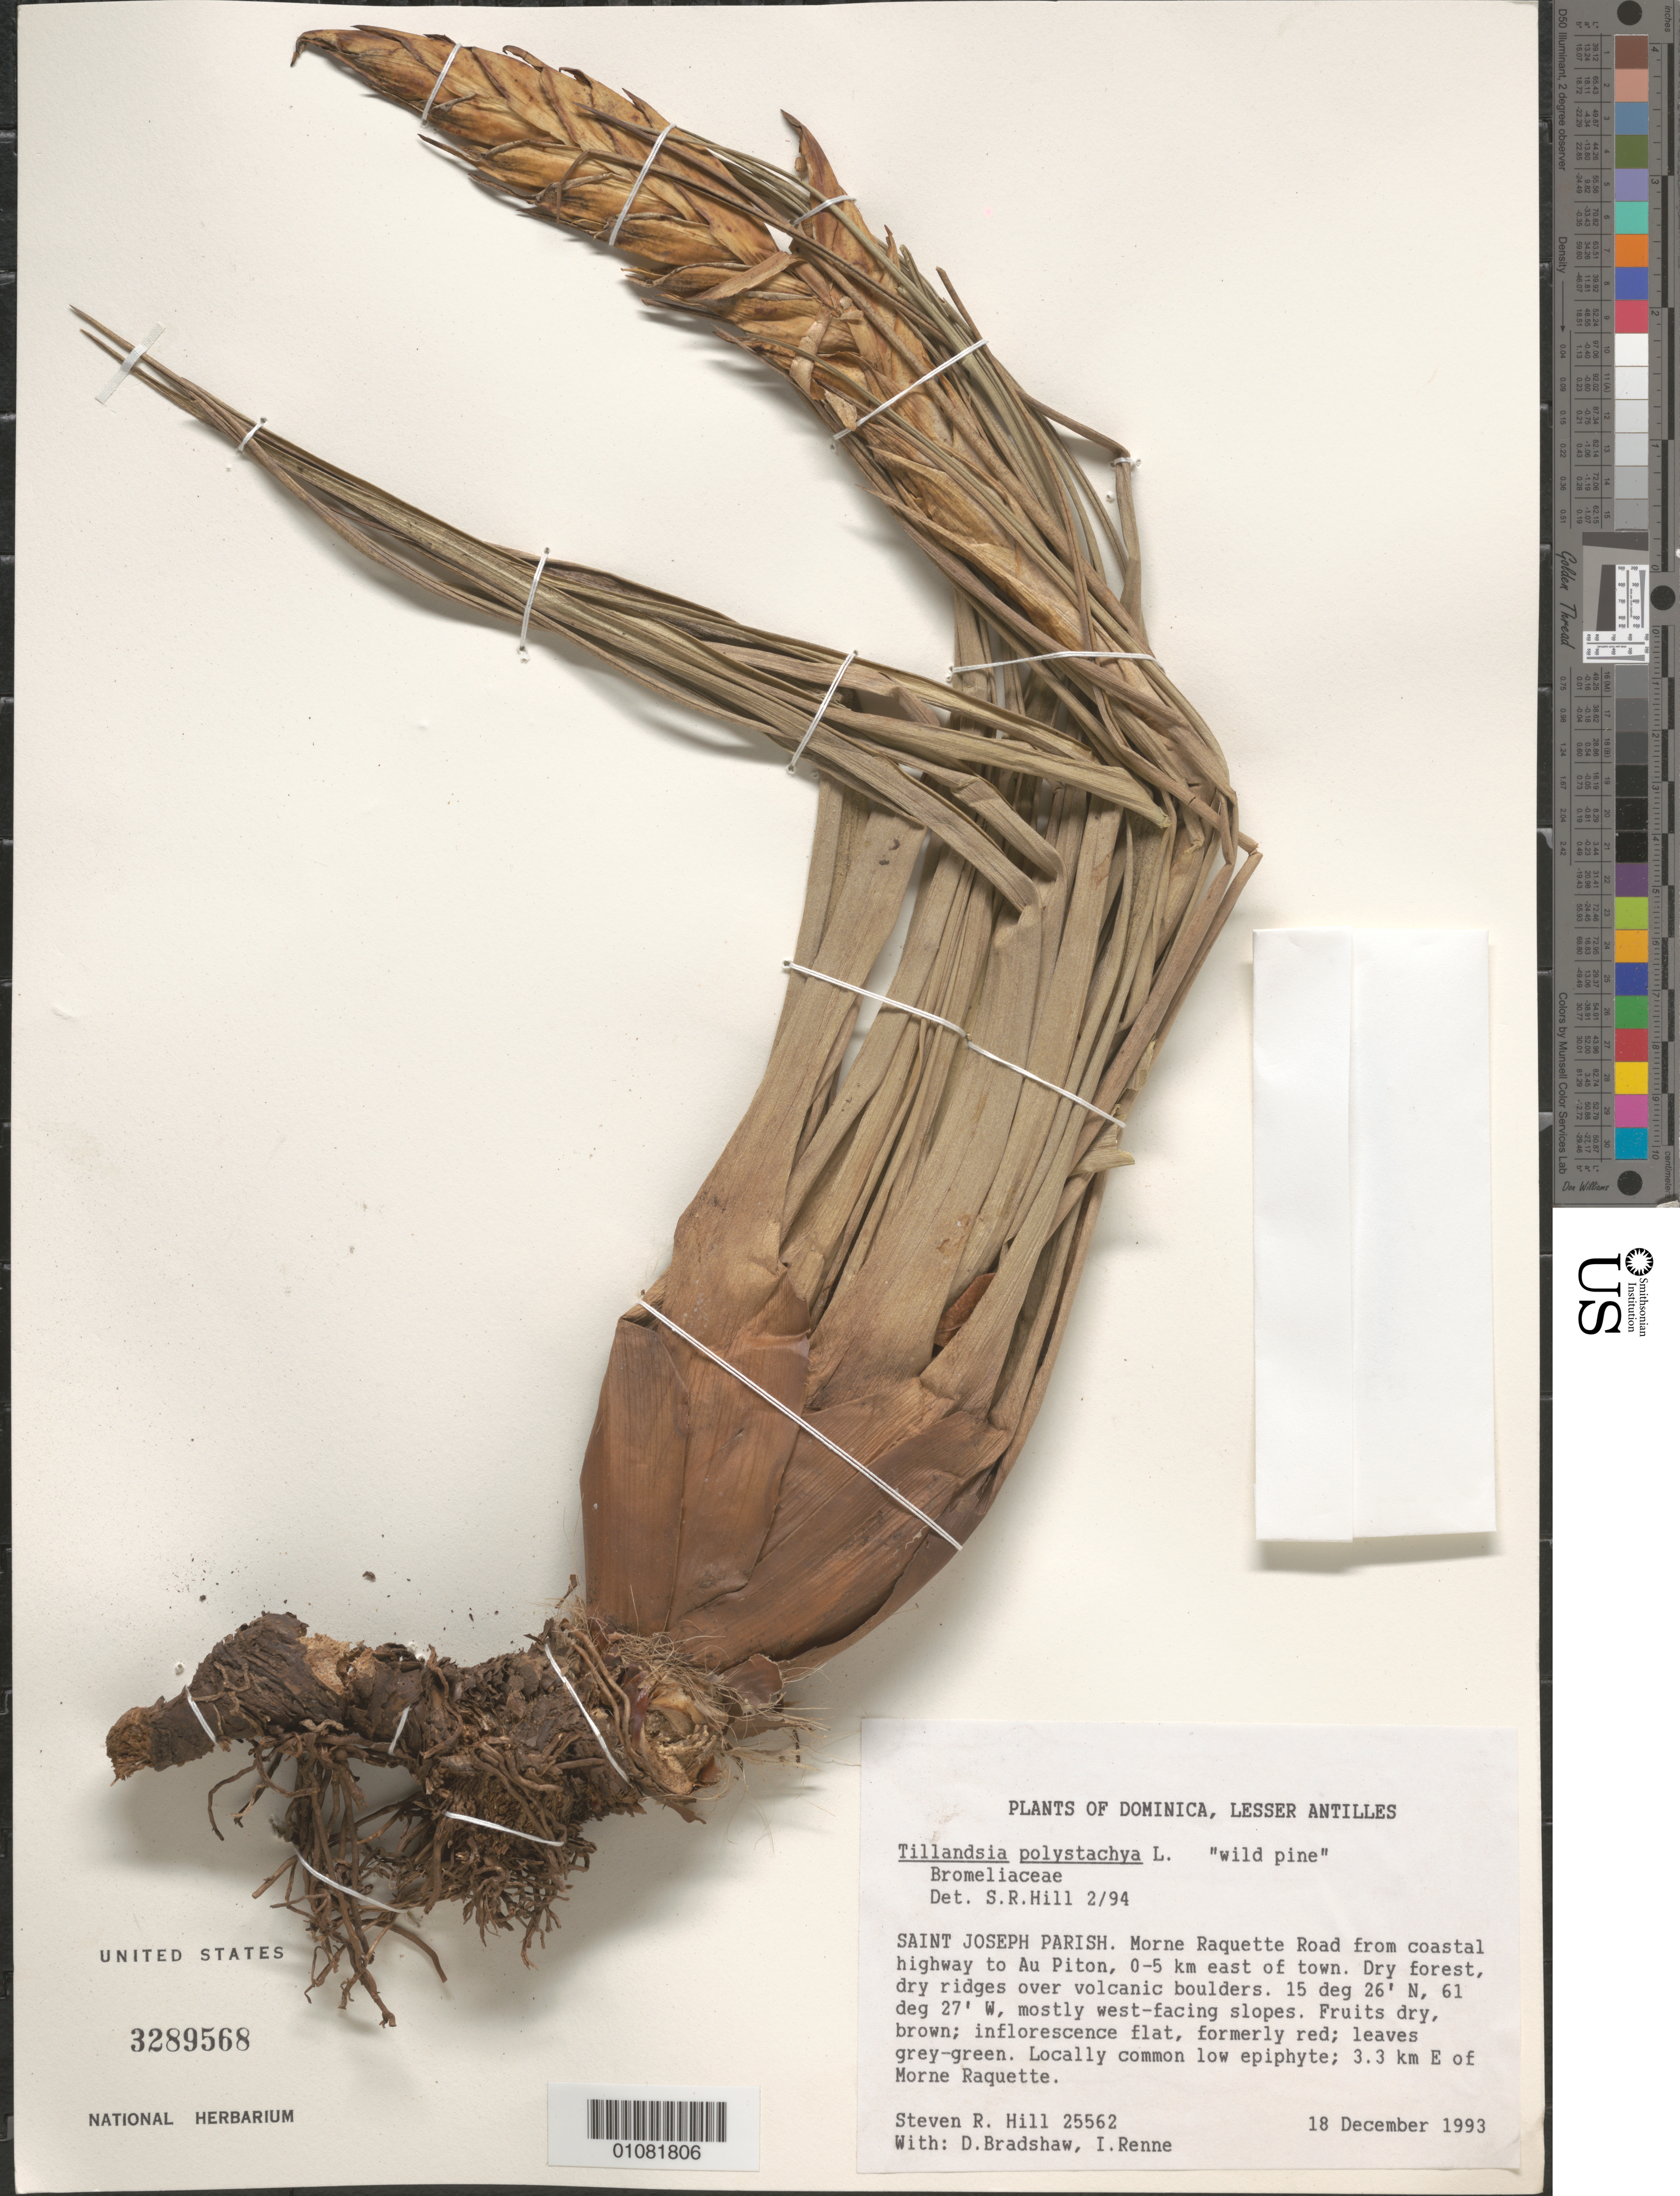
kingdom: Plantae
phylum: Tracheophyta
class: Liliopsida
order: Poales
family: Bromeliaceae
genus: Tillandsia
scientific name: Tillandsia polystachia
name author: (L.) L.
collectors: S. R. Hill, D. Bradshaw & I. Renne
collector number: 25562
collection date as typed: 18 Dec 1993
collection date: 1993-12-18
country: Dominica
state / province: St. Joseph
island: Dominica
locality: Morne Raquette Road from coastal highway to Au Piton, 0-5 km E of town. 3.3 km E of Morne Raquette.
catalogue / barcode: US 3289568